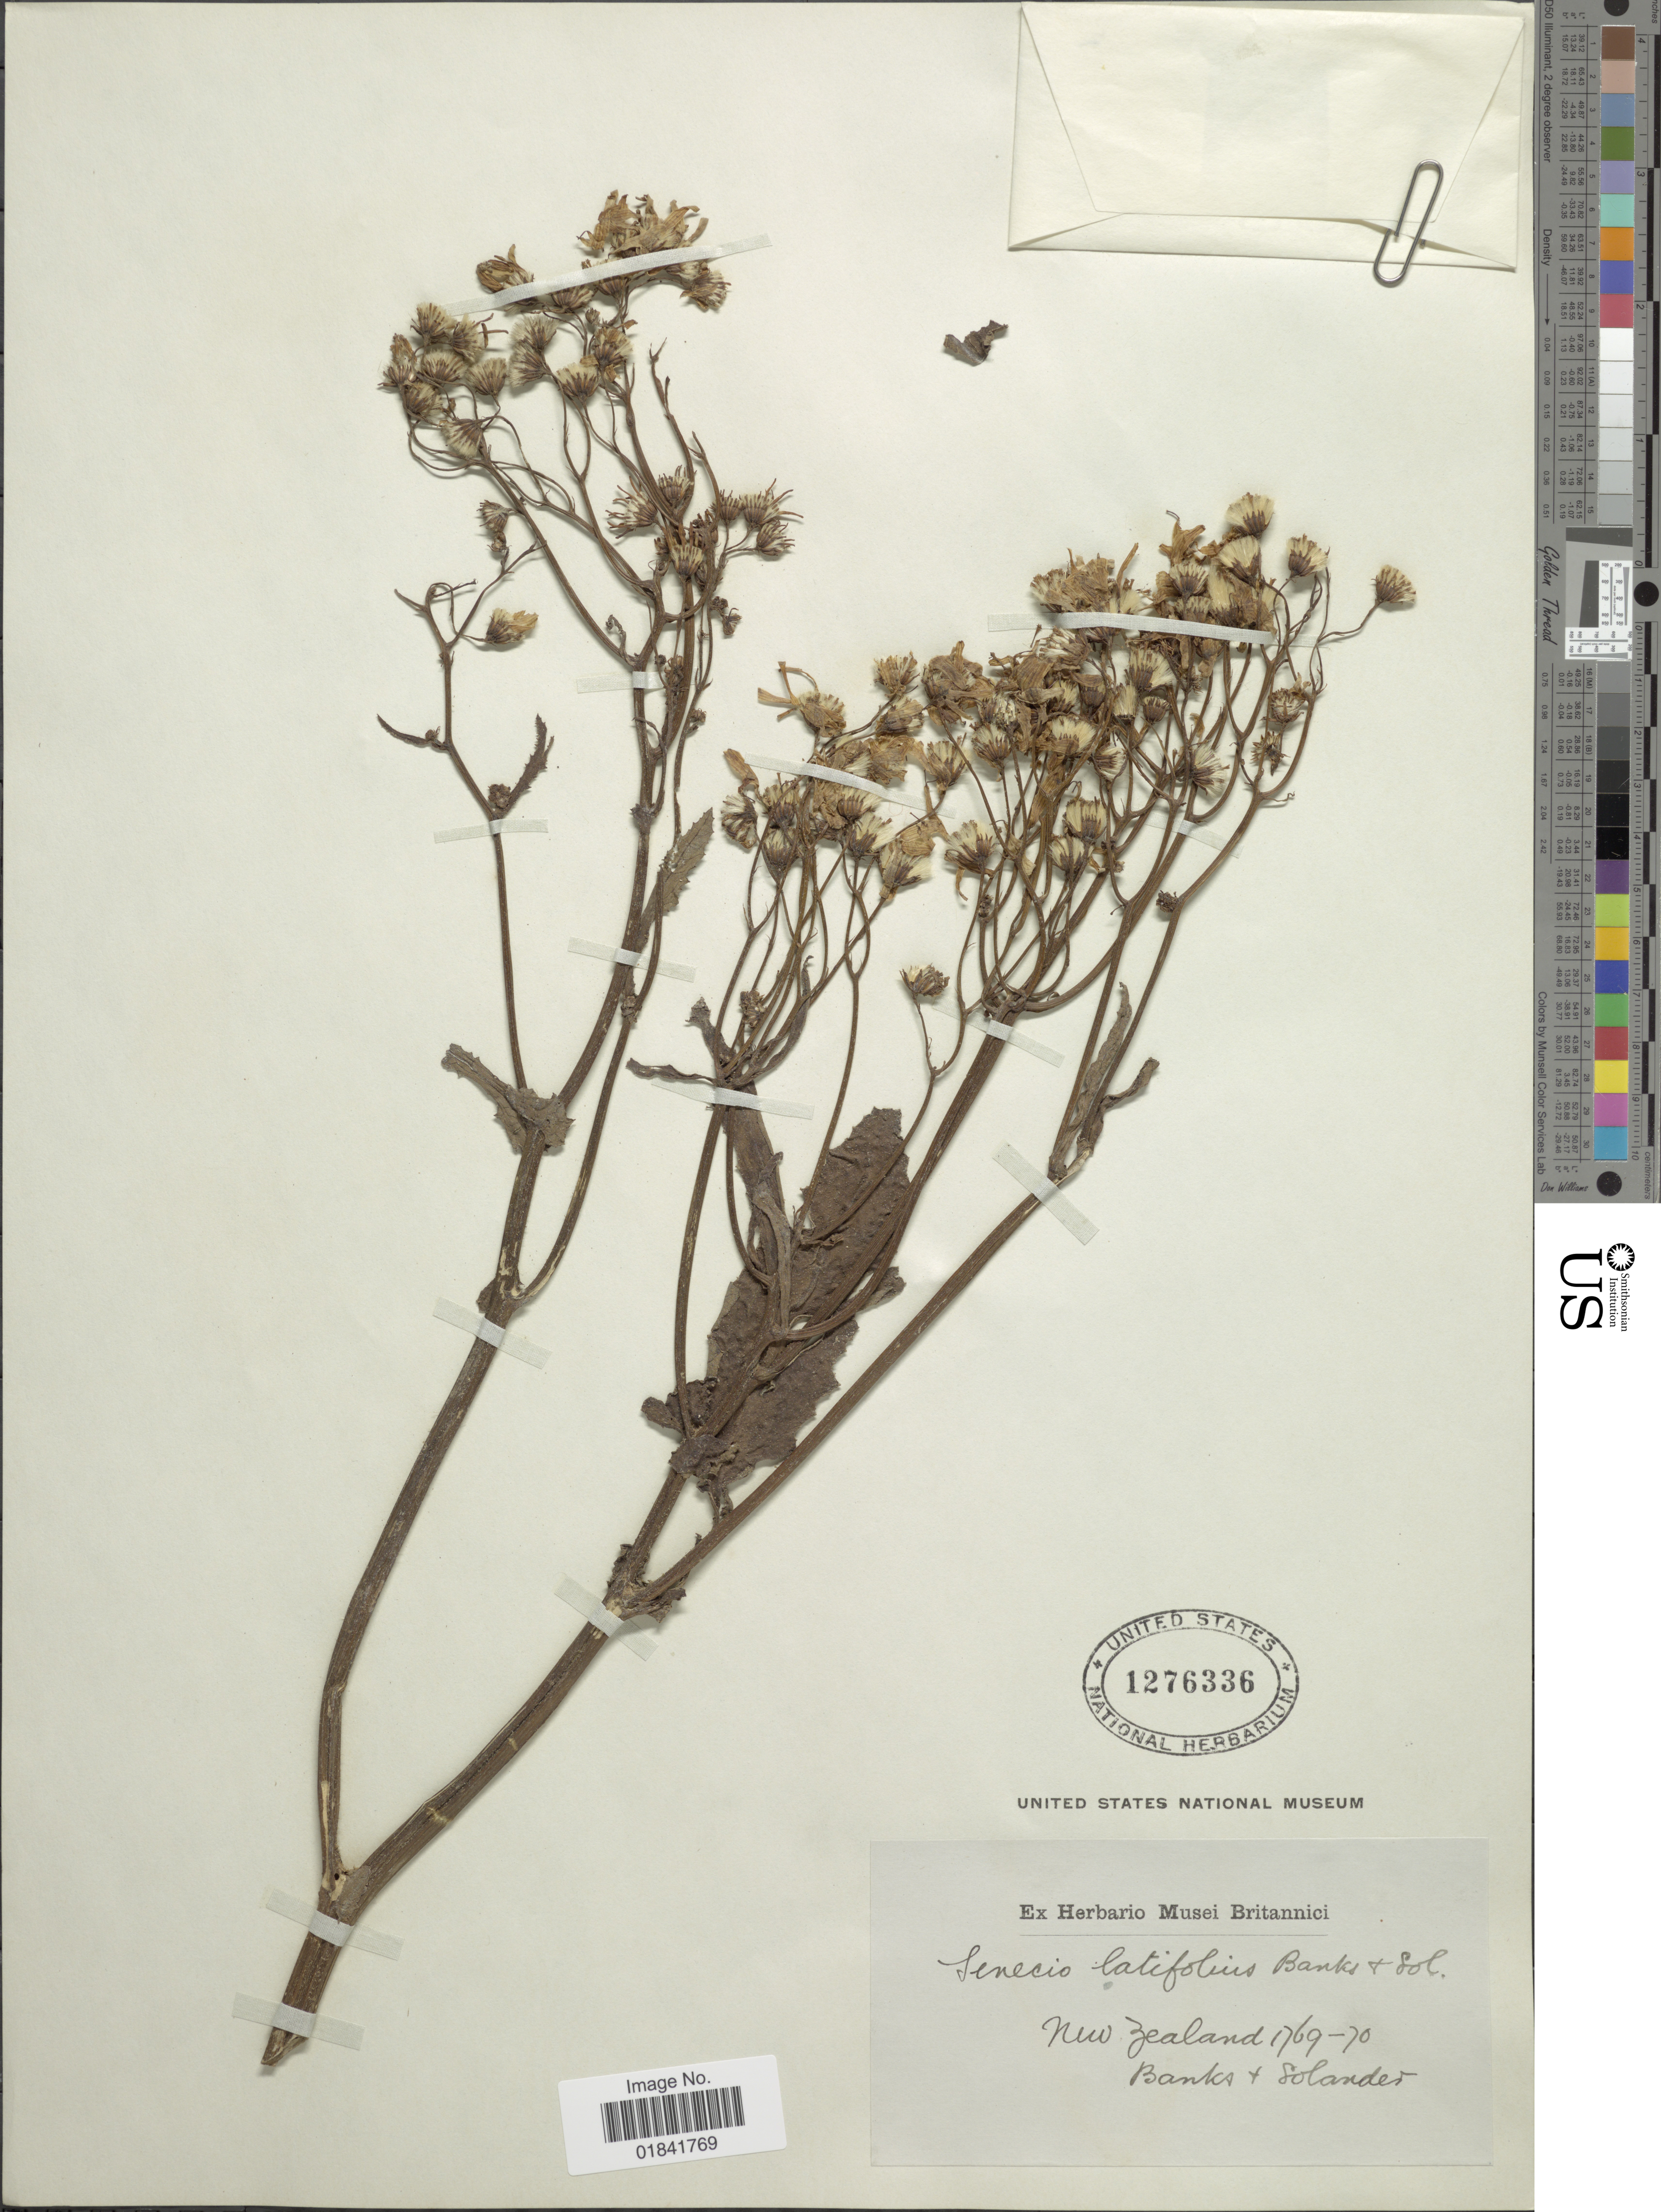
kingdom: Plantae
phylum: Tracheophyta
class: Magnoliopsida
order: Asterales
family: Asteraceae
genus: Senecio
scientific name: Senecio latifolius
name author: DC.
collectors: J. Banks & D. C. Solander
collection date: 1769/1770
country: New Zealand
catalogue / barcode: US 1276336